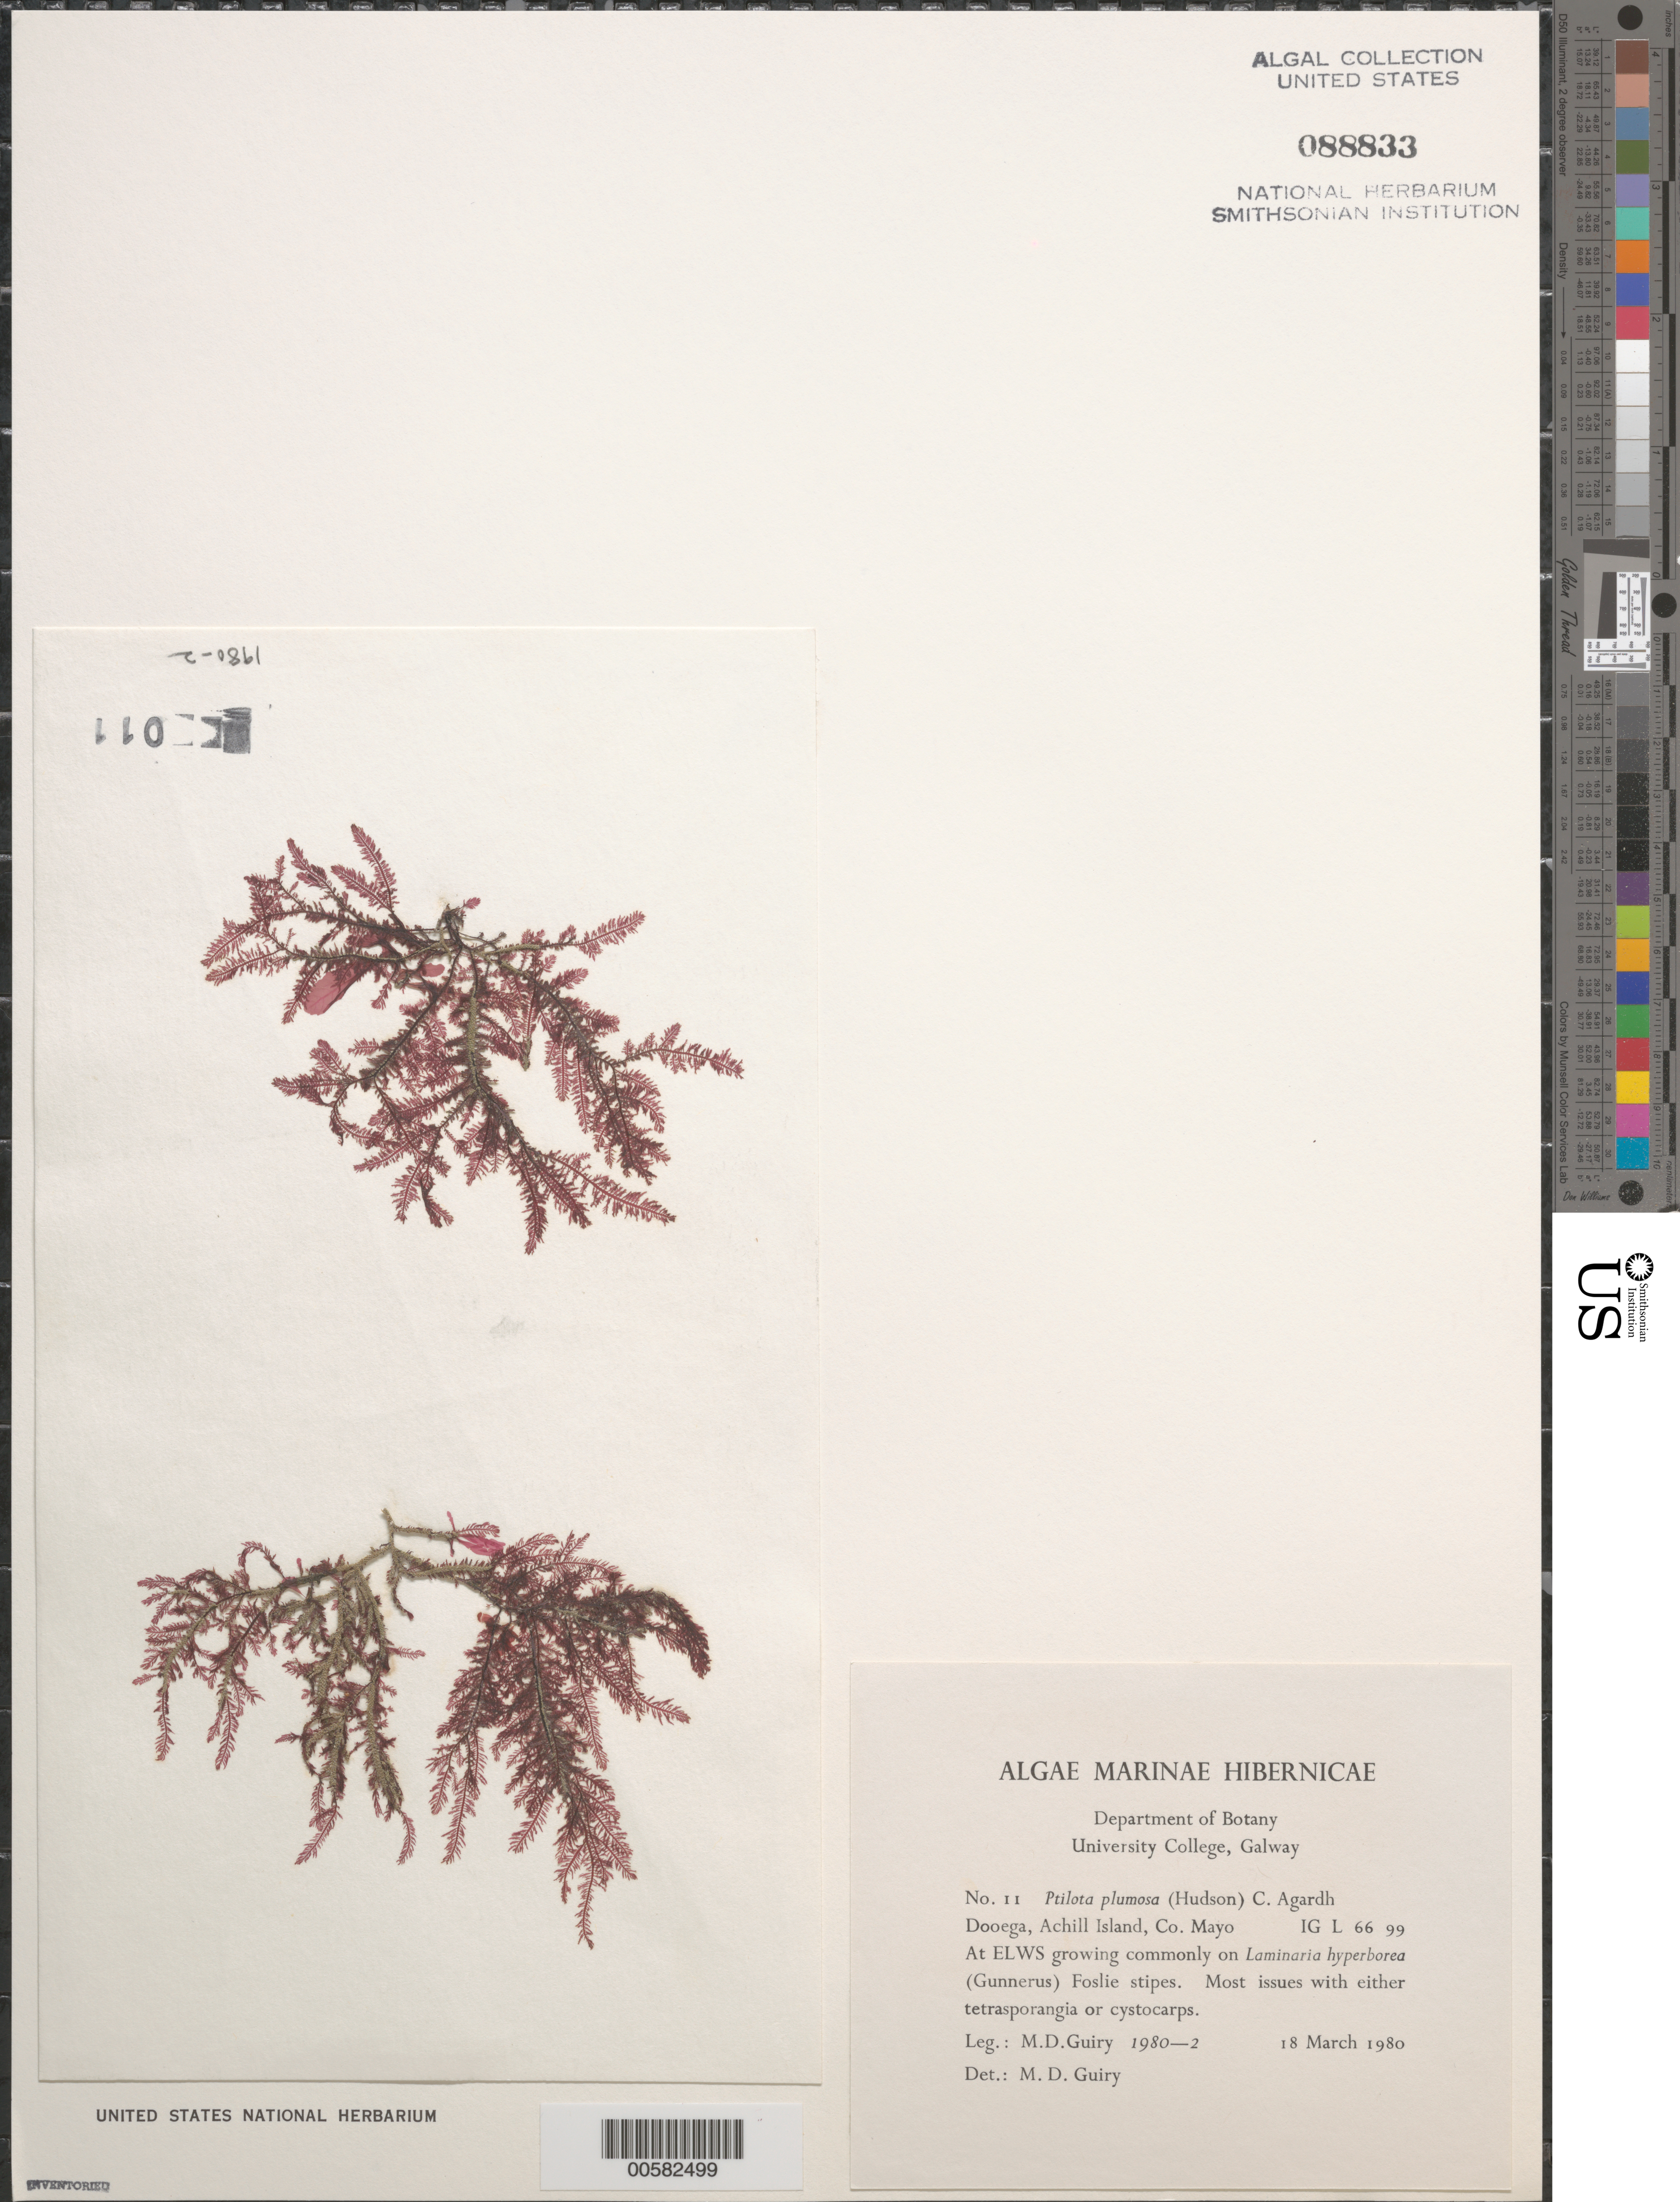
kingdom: Plantae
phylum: Rhodophyta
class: Florideophyceae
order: Ceramiales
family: Wrangeliaceae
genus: Ptilota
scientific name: Ptilota gunneri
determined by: Algae name updating Project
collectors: M. Guiry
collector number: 1980-2 & 11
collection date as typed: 18 Mar 1980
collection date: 1980-03-18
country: Ireland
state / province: Connaught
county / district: Mayo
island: Achill Island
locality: Dooega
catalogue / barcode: US 88833